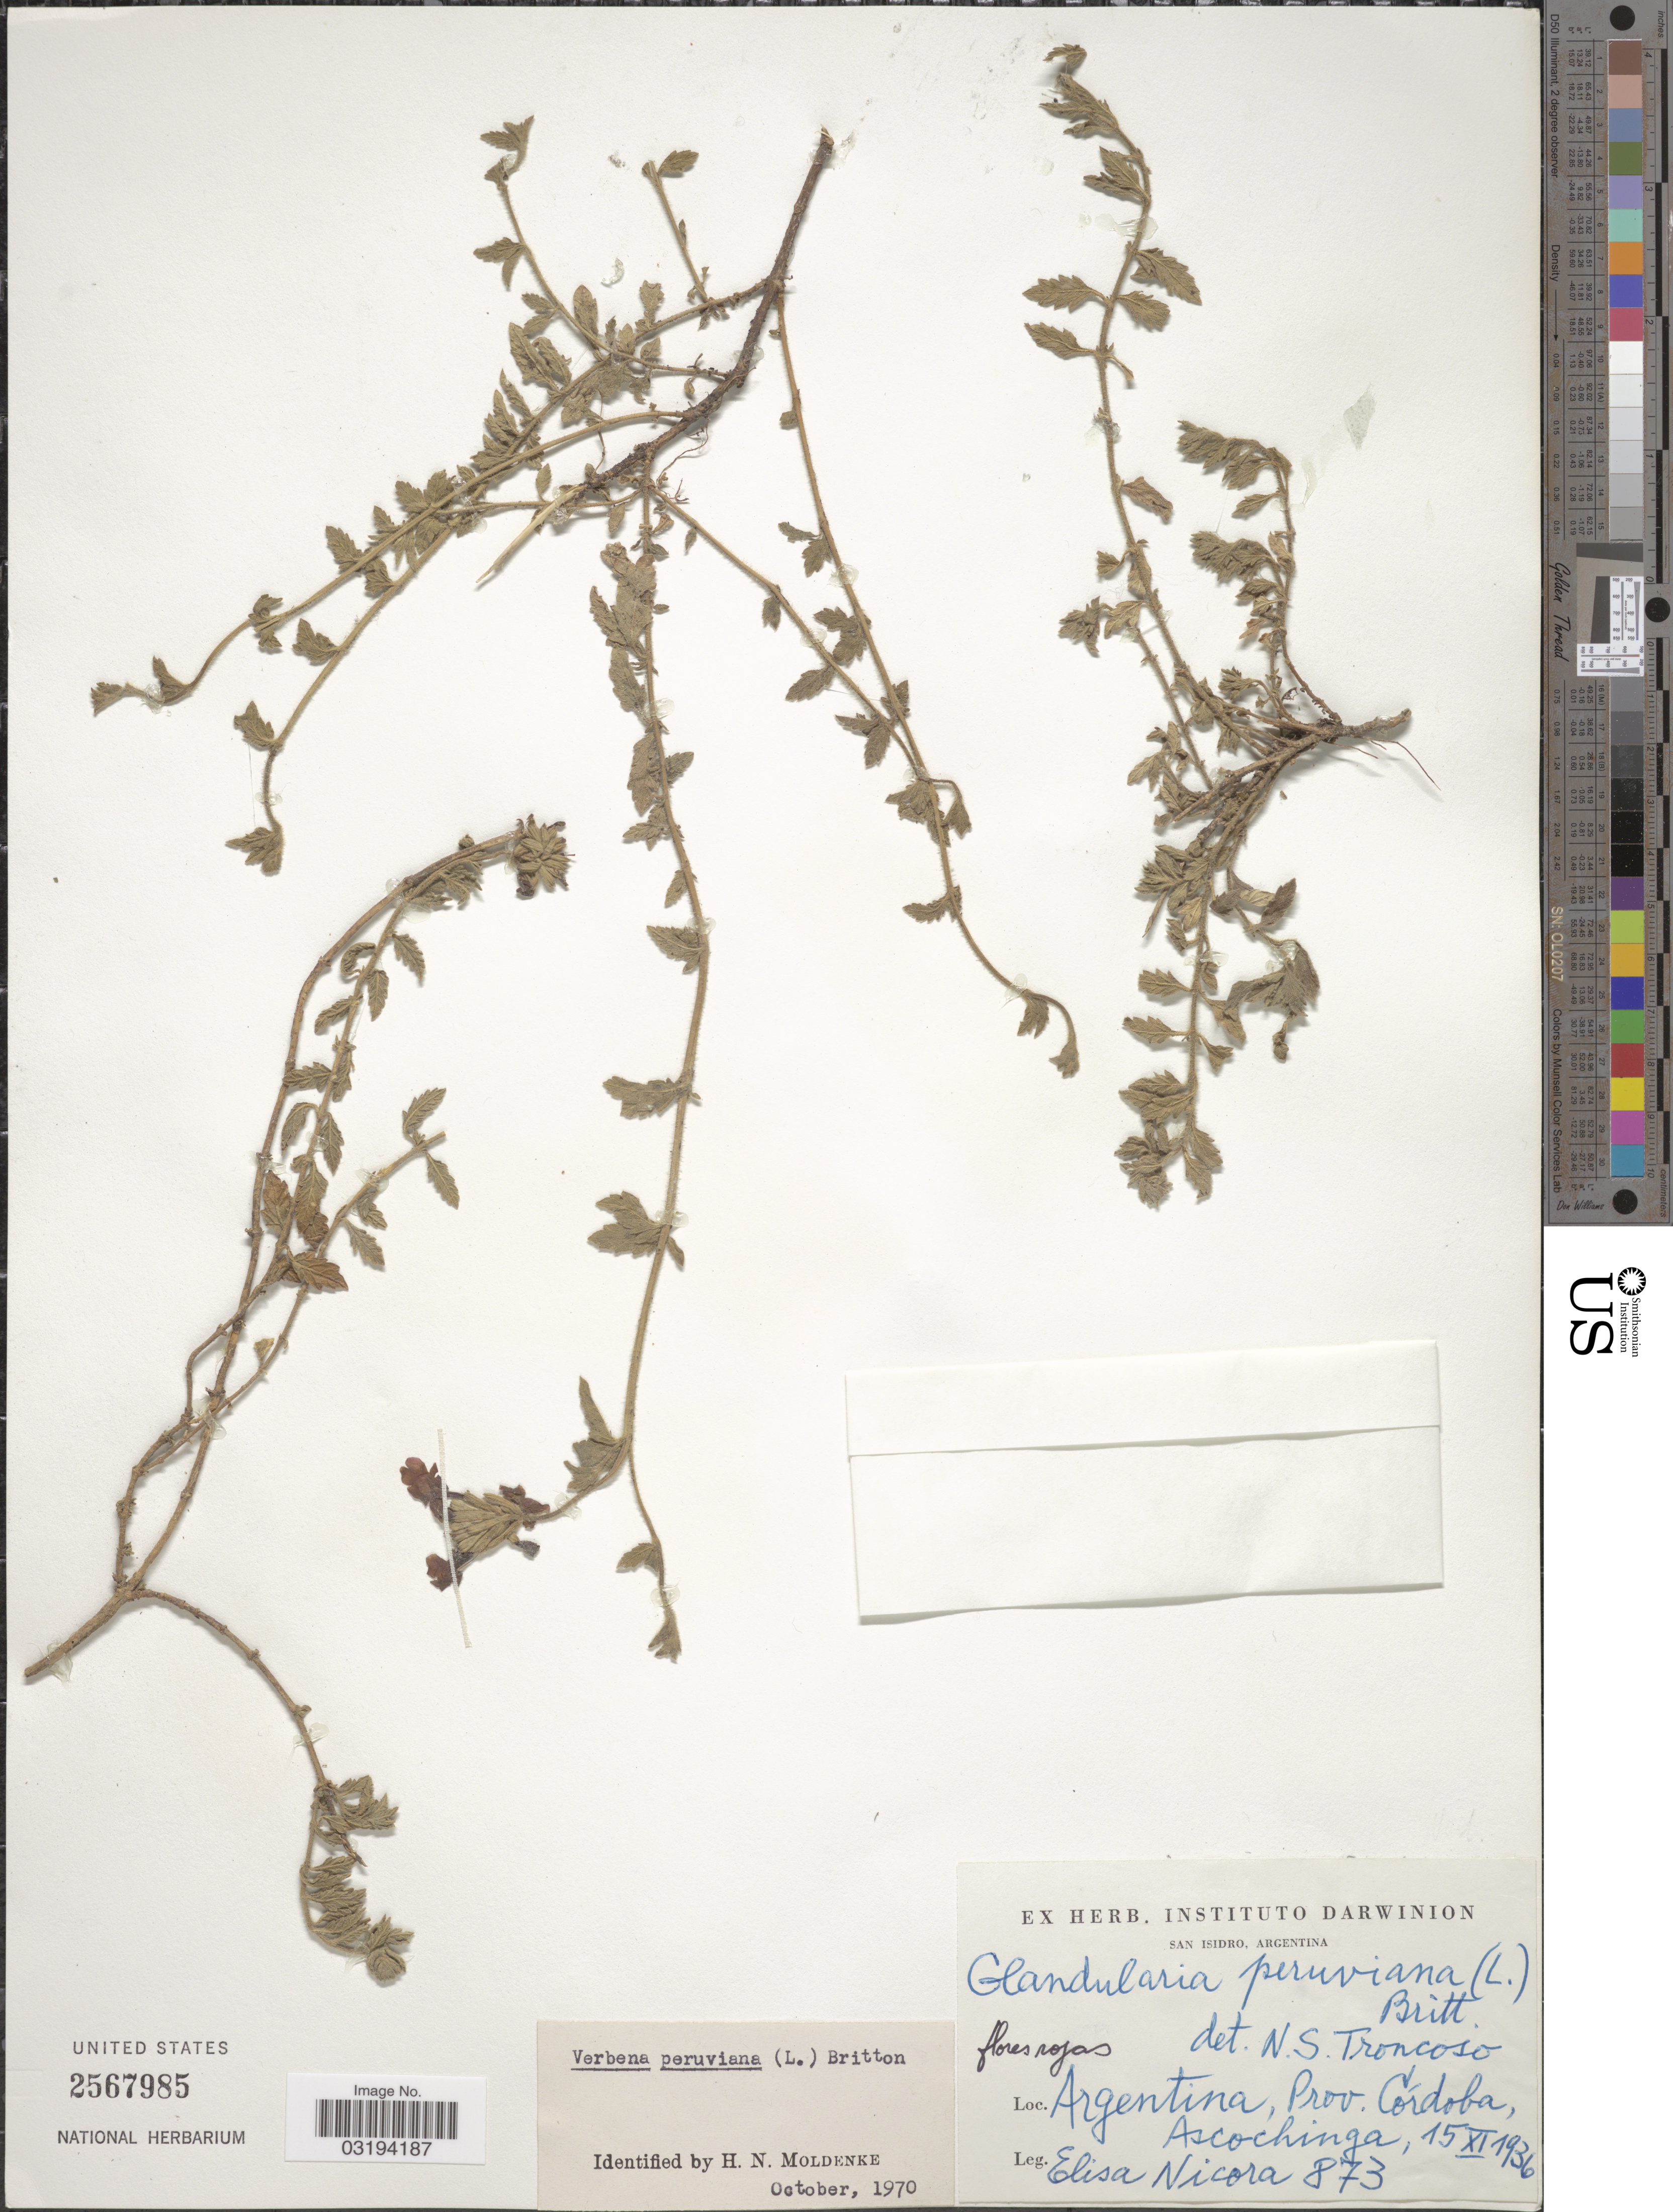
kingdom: Plantae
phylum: Tracheophyta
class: Magnoliopsida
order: Lamiales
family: Verbenaceae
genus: Verbena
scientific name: Verbena peruviana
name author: (L.) Britton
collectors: E. G. Nicora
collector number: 873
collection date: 1936-11-15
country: Argentina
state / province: Cordoba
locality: Ascochinga.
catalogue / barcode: US 2567985